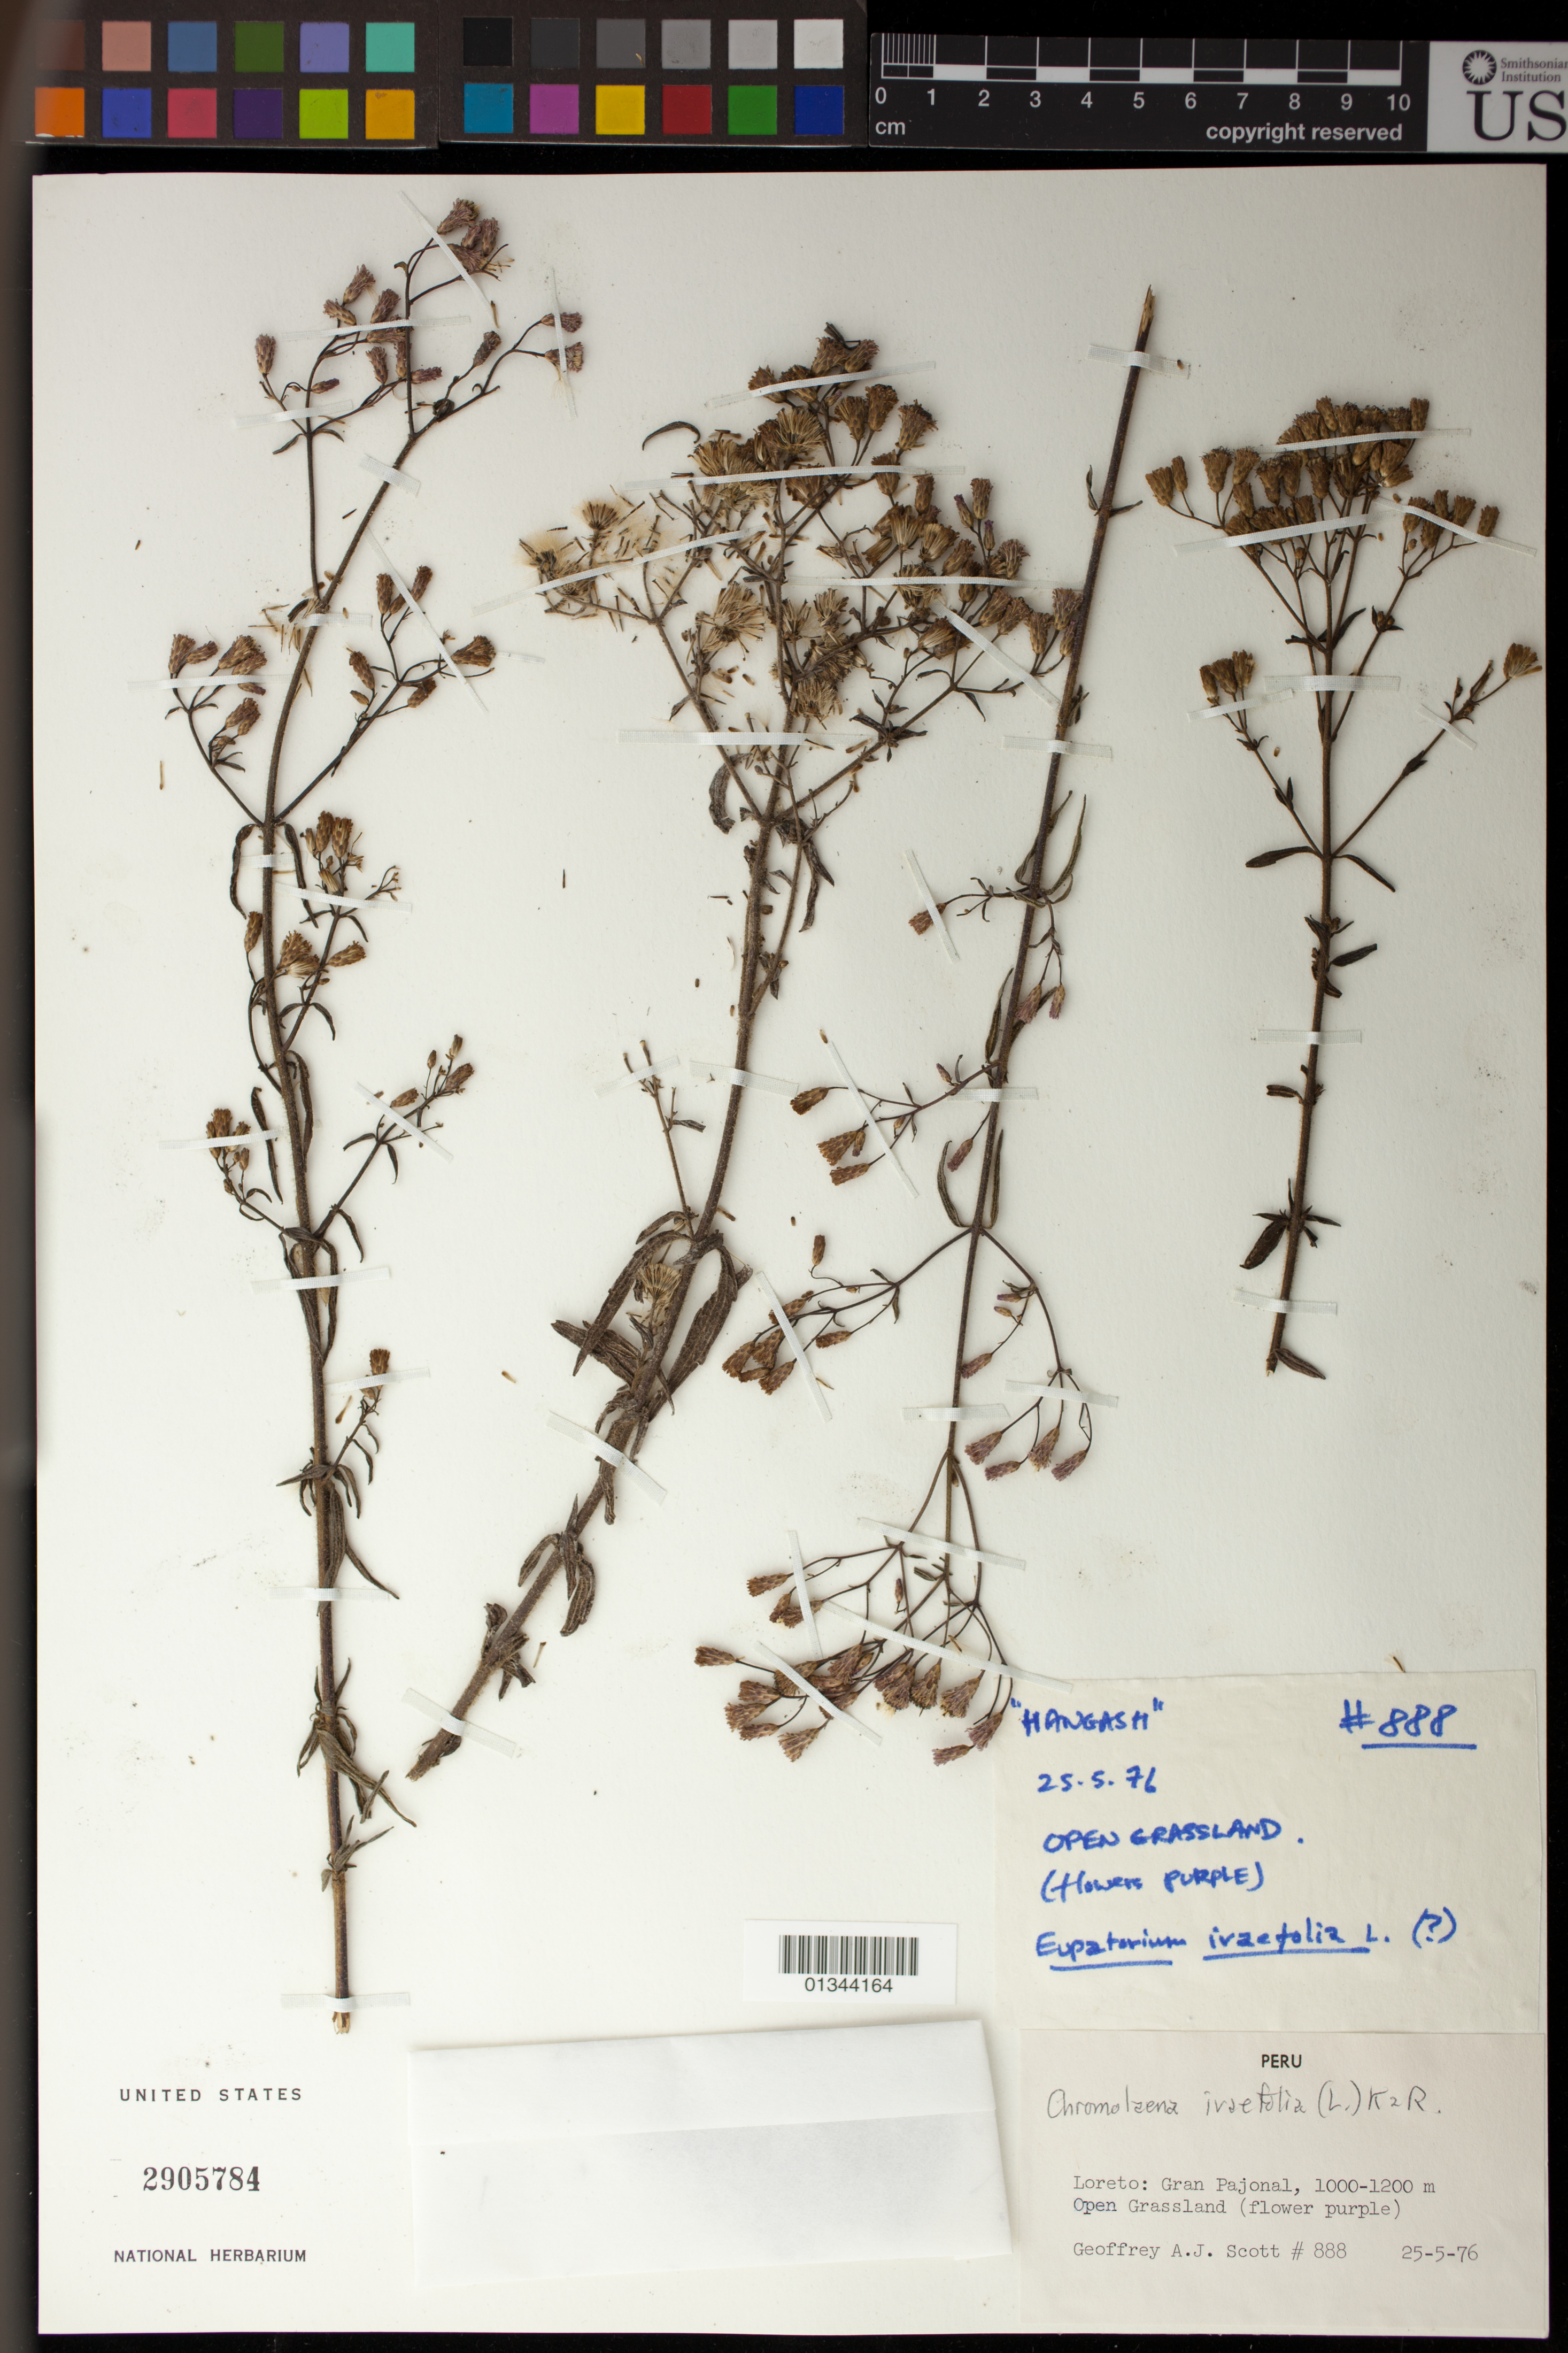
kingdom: Plantae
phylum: Tracheophyta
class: Magnoliopsida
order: Asterales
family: Asteraceae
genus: Chromolaena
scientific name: Chromolaena ivaefolia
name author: (L.) R.M. King & H. Rob.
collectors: G. Scott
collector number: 888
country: Peru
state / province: Loreto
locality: Gran Pajonal.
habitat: Open Grassland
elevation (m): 1000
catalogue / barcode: US 2905784